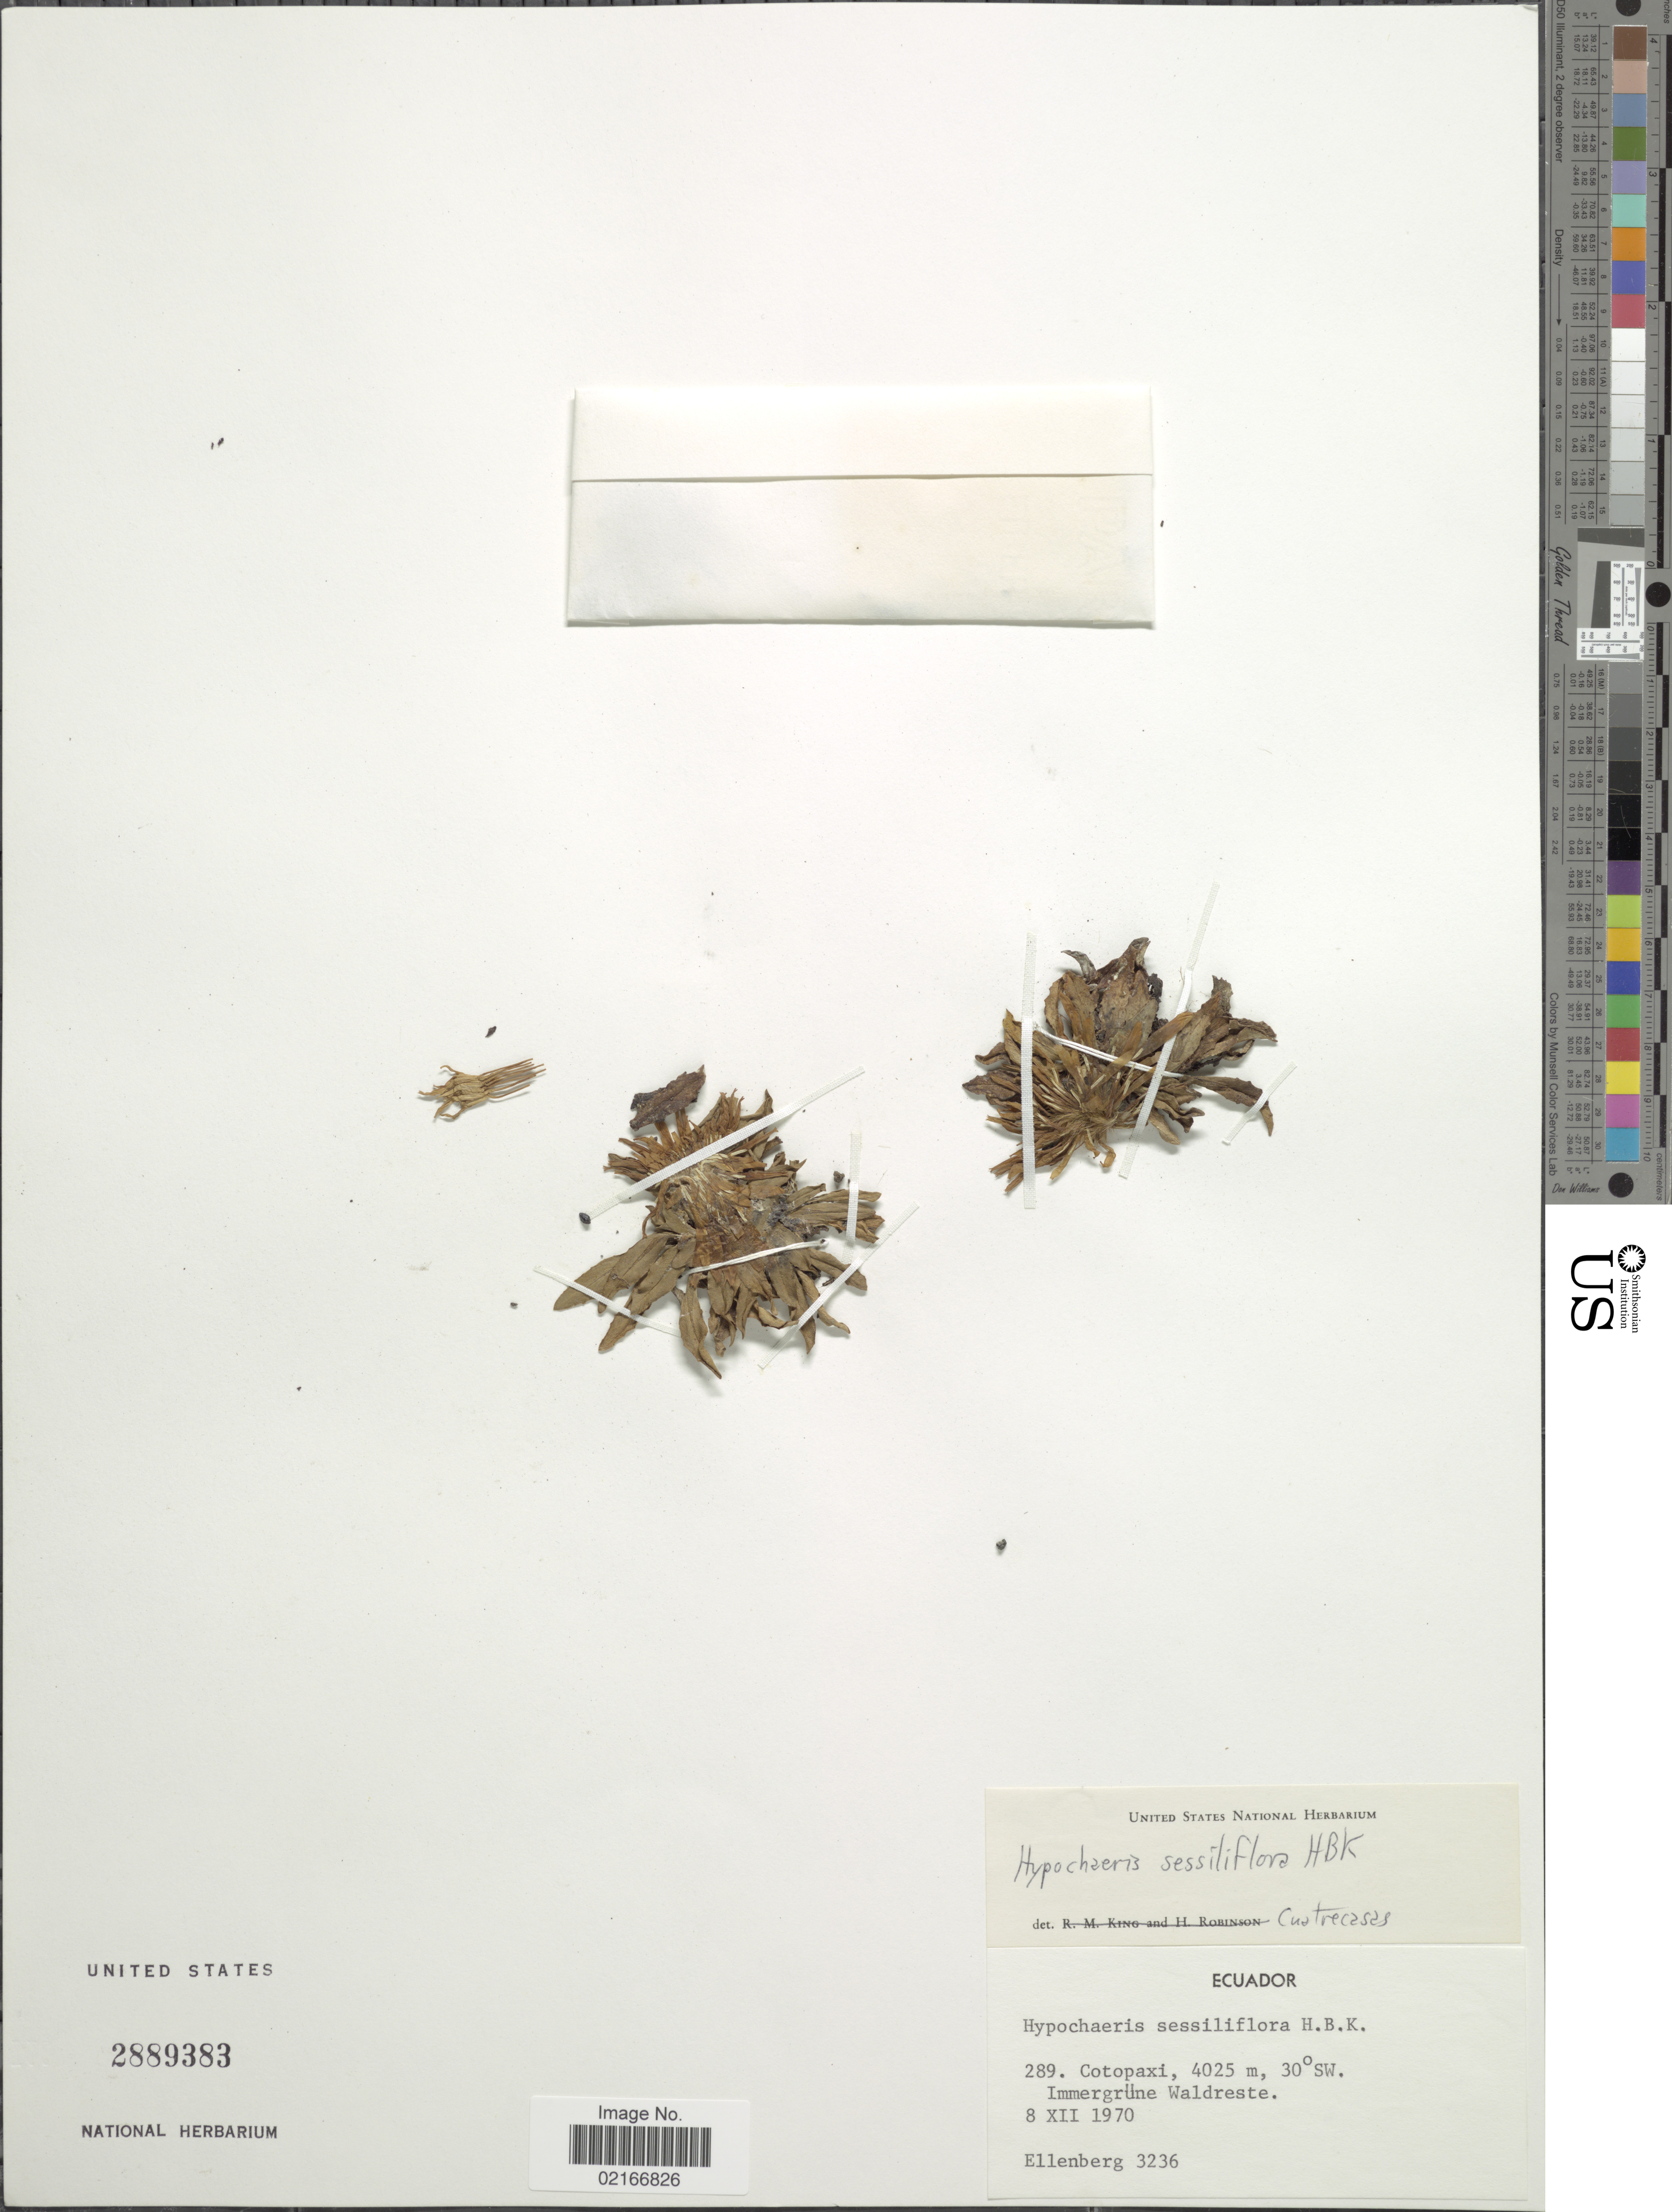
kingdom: Plantae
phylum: Tracheophyta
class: Magnoliopsida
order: Asterales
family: Asteraceae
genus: Hypochaeris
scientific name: Hypochaeris sessiflora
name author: Kunth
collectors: Ellenberg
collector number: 3236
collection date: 1970-12-08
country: Ecuador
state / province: Cotopaxi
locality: Immegrüne Waldreste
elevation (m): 4025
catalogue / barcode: US 2889383